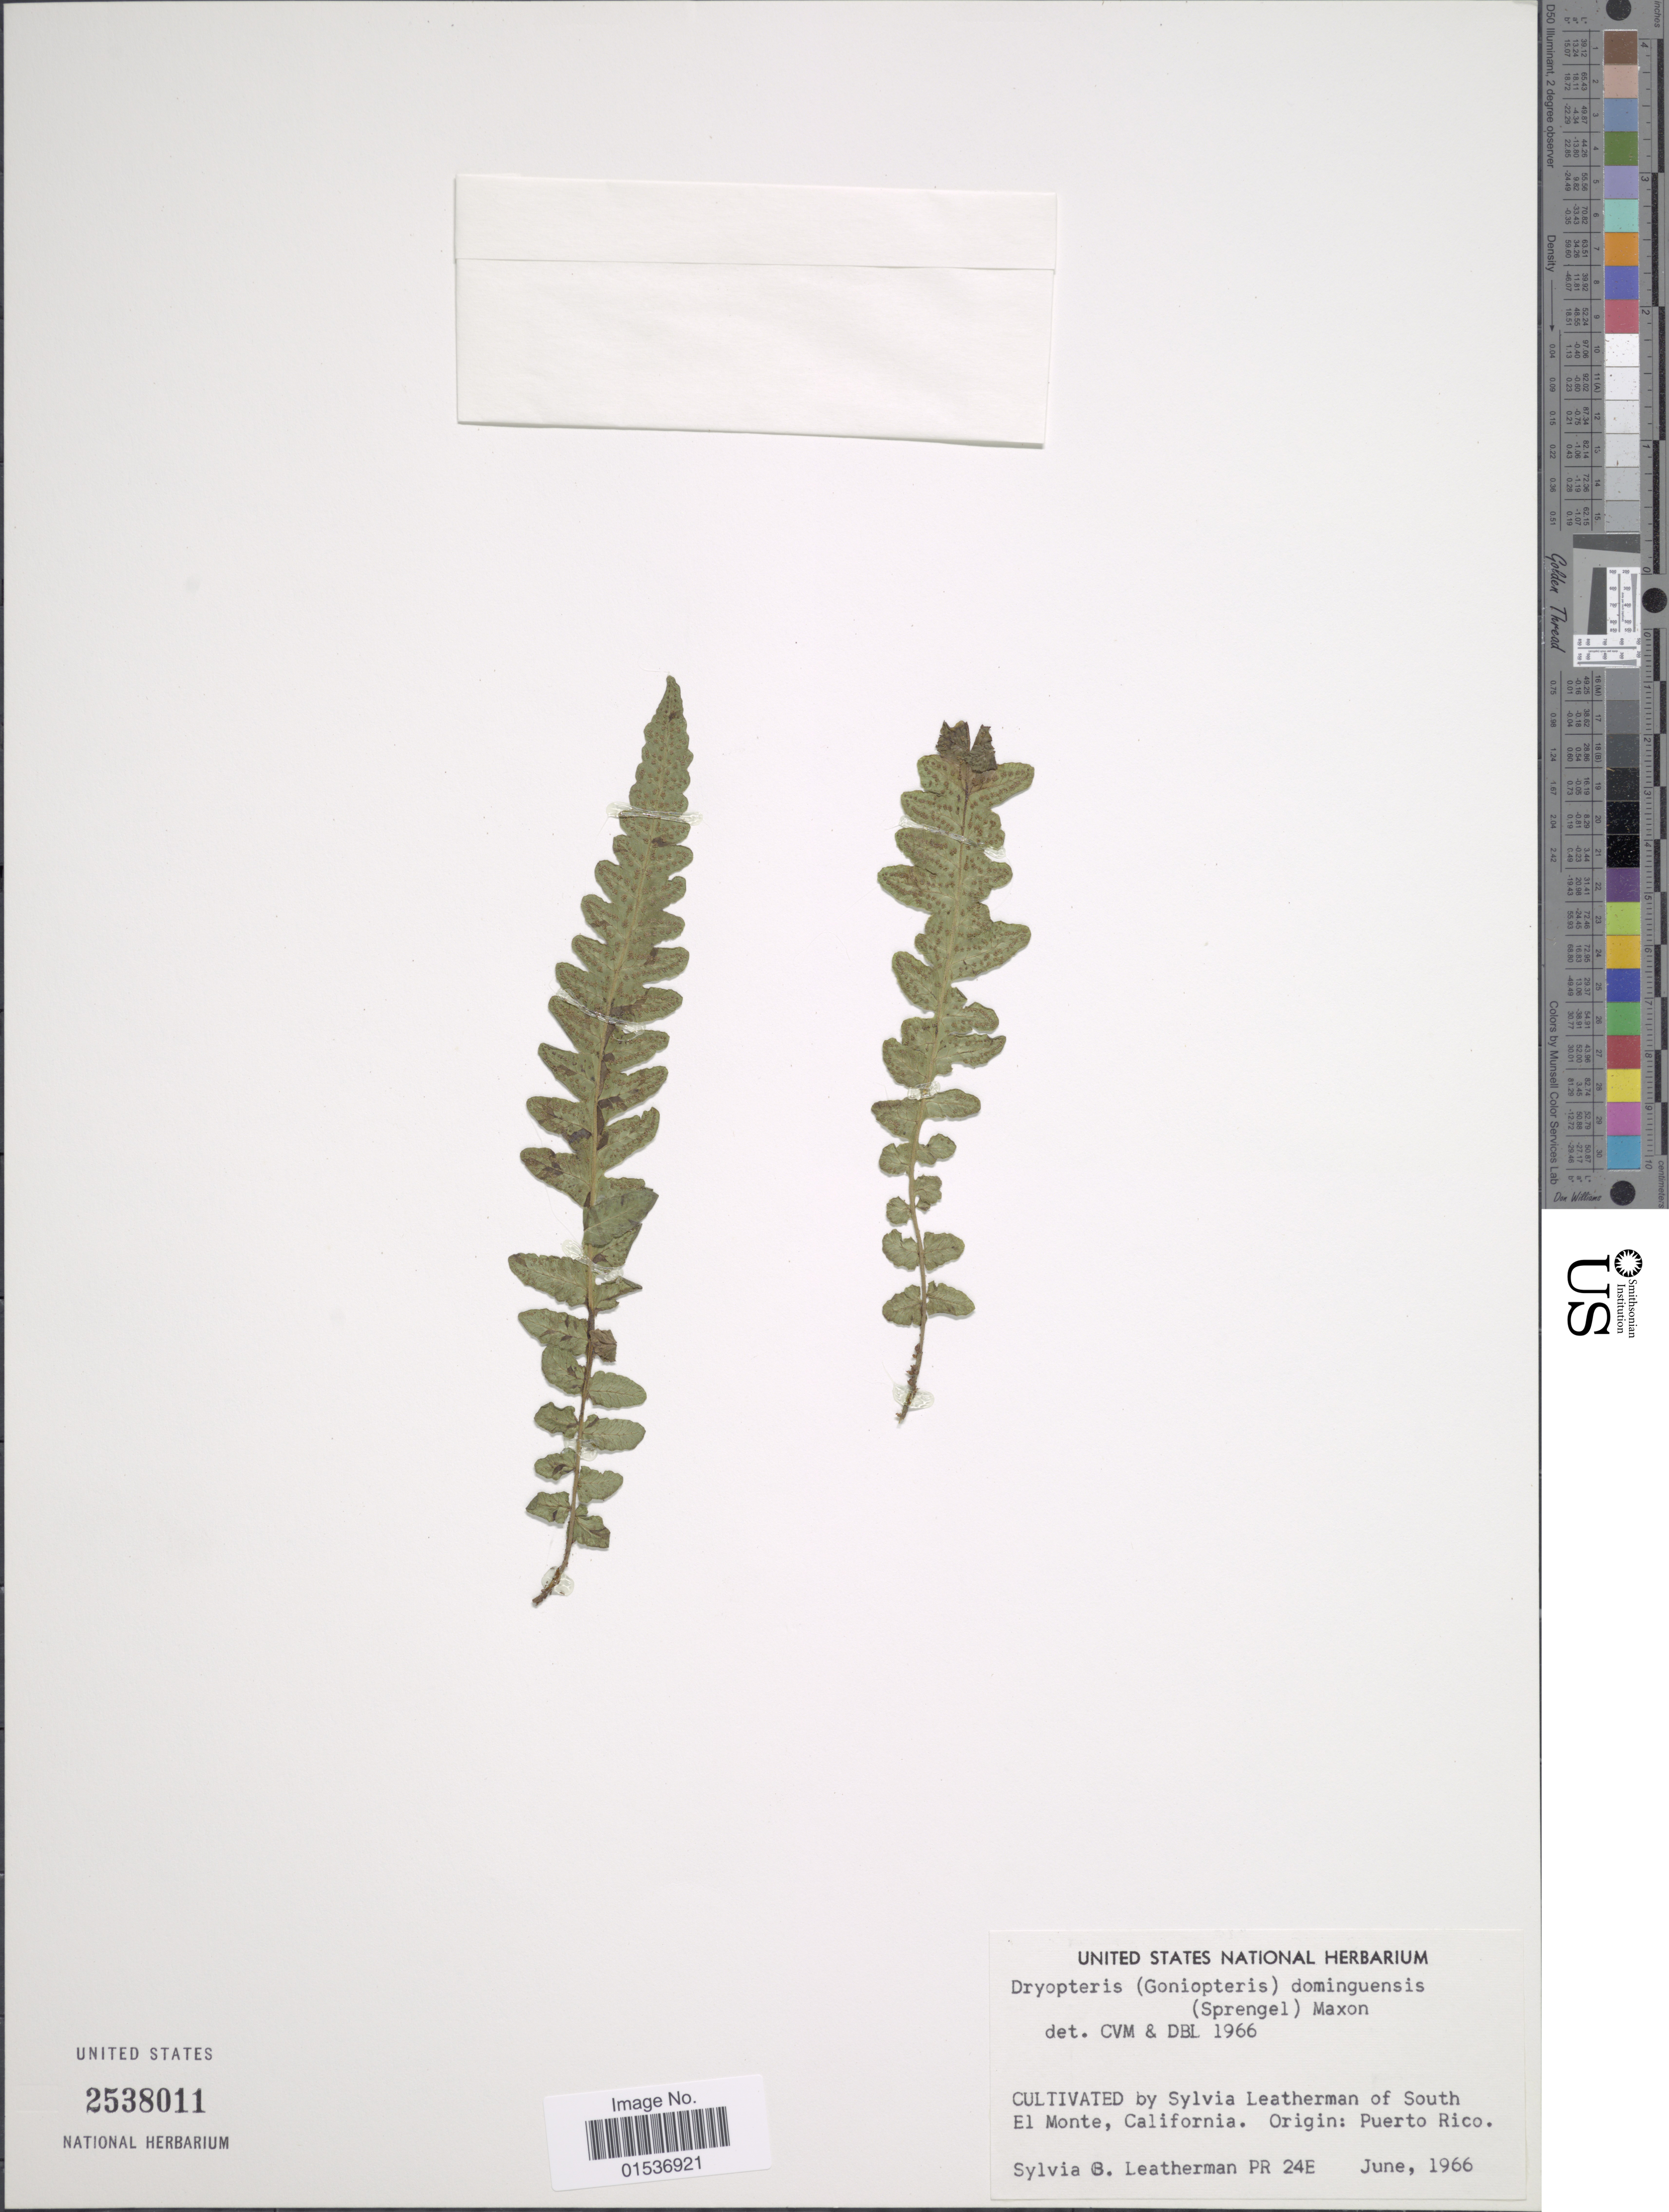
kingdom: Plantae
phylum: Tracheophyta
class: Polypodiopsida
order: Polypodiales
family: Thelypteridaceae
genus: Thelypteris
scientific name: Thelypteris sp.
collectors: S. Leatherman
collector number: PR24E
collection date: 1966-06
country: United States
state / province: California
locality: El Monte, California.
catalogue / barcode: US 2538011